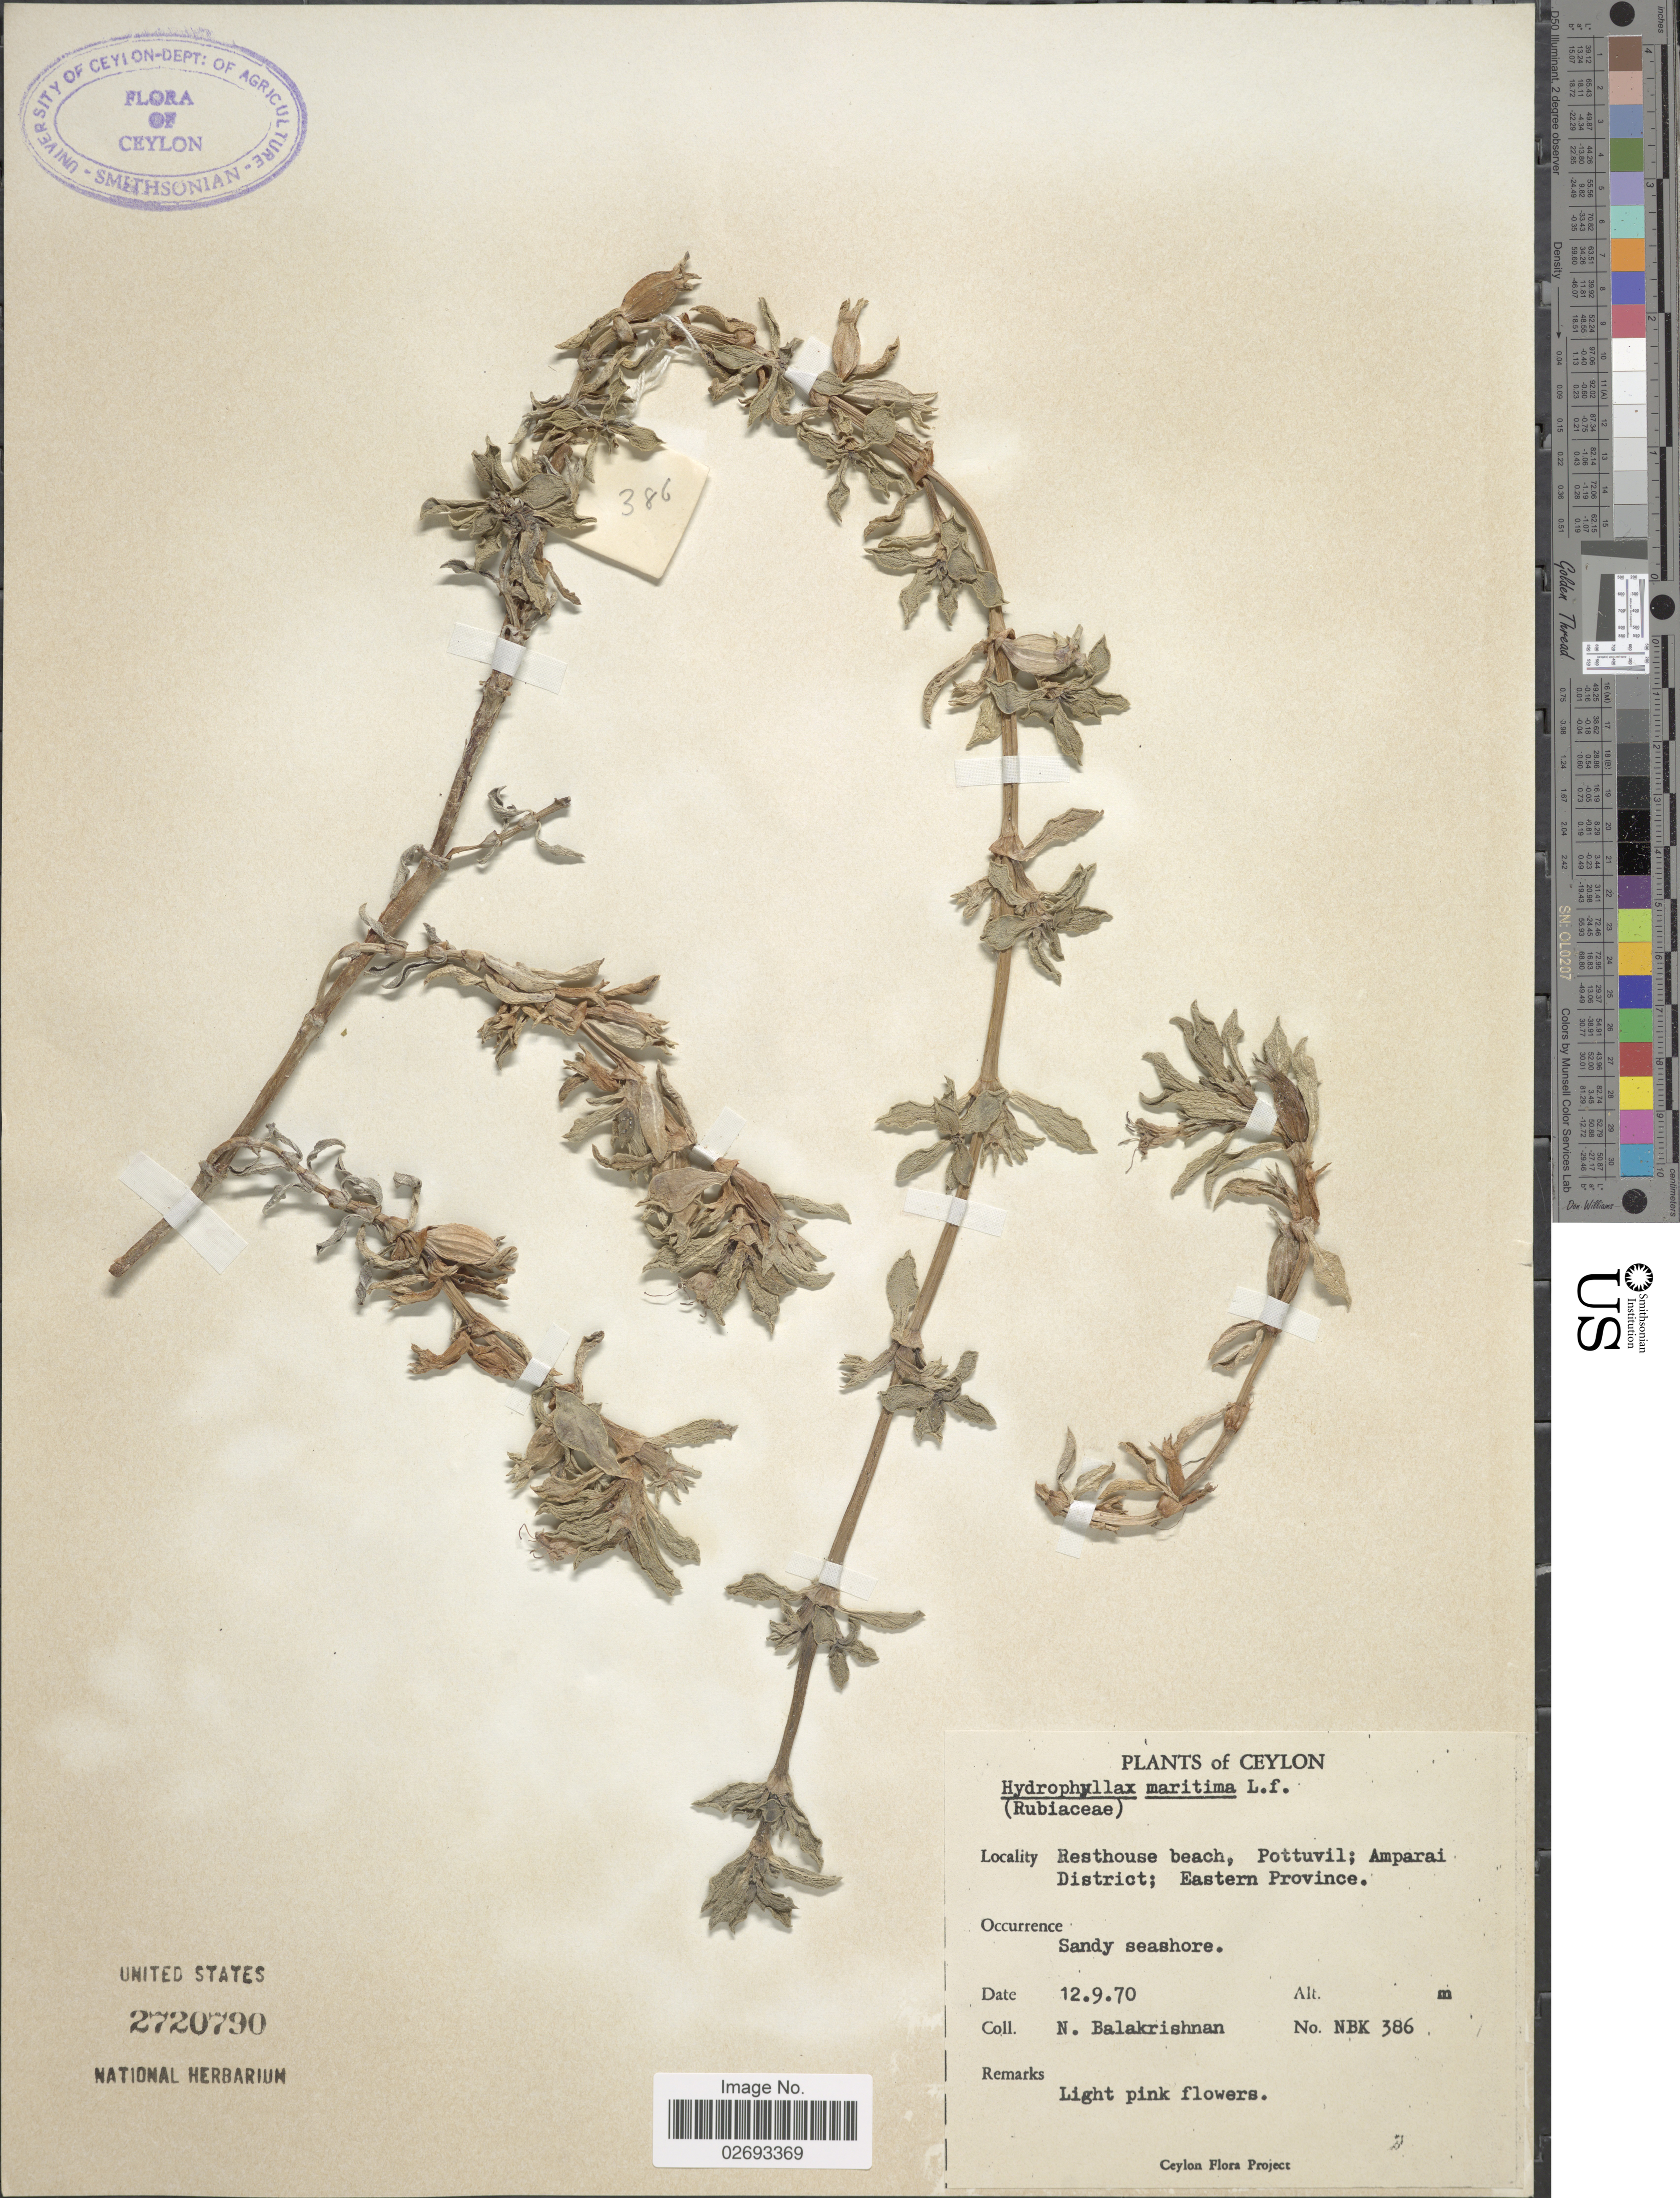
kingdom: Plantae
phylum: Tracheophyta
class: Magnoliopsida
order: Gentianales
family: Rubiaceae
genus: Hydrophylax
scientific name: Hydrophylax maritima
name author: L. f.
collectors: N. Balakrishnan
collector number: NBK 386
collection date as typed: Transcribed d/m/y: 12/9/70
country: Sri Lanka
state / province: Eastern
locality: Ceylon. Resthouse beach, Pottuvil; Amparai District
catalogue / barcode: US 2720790